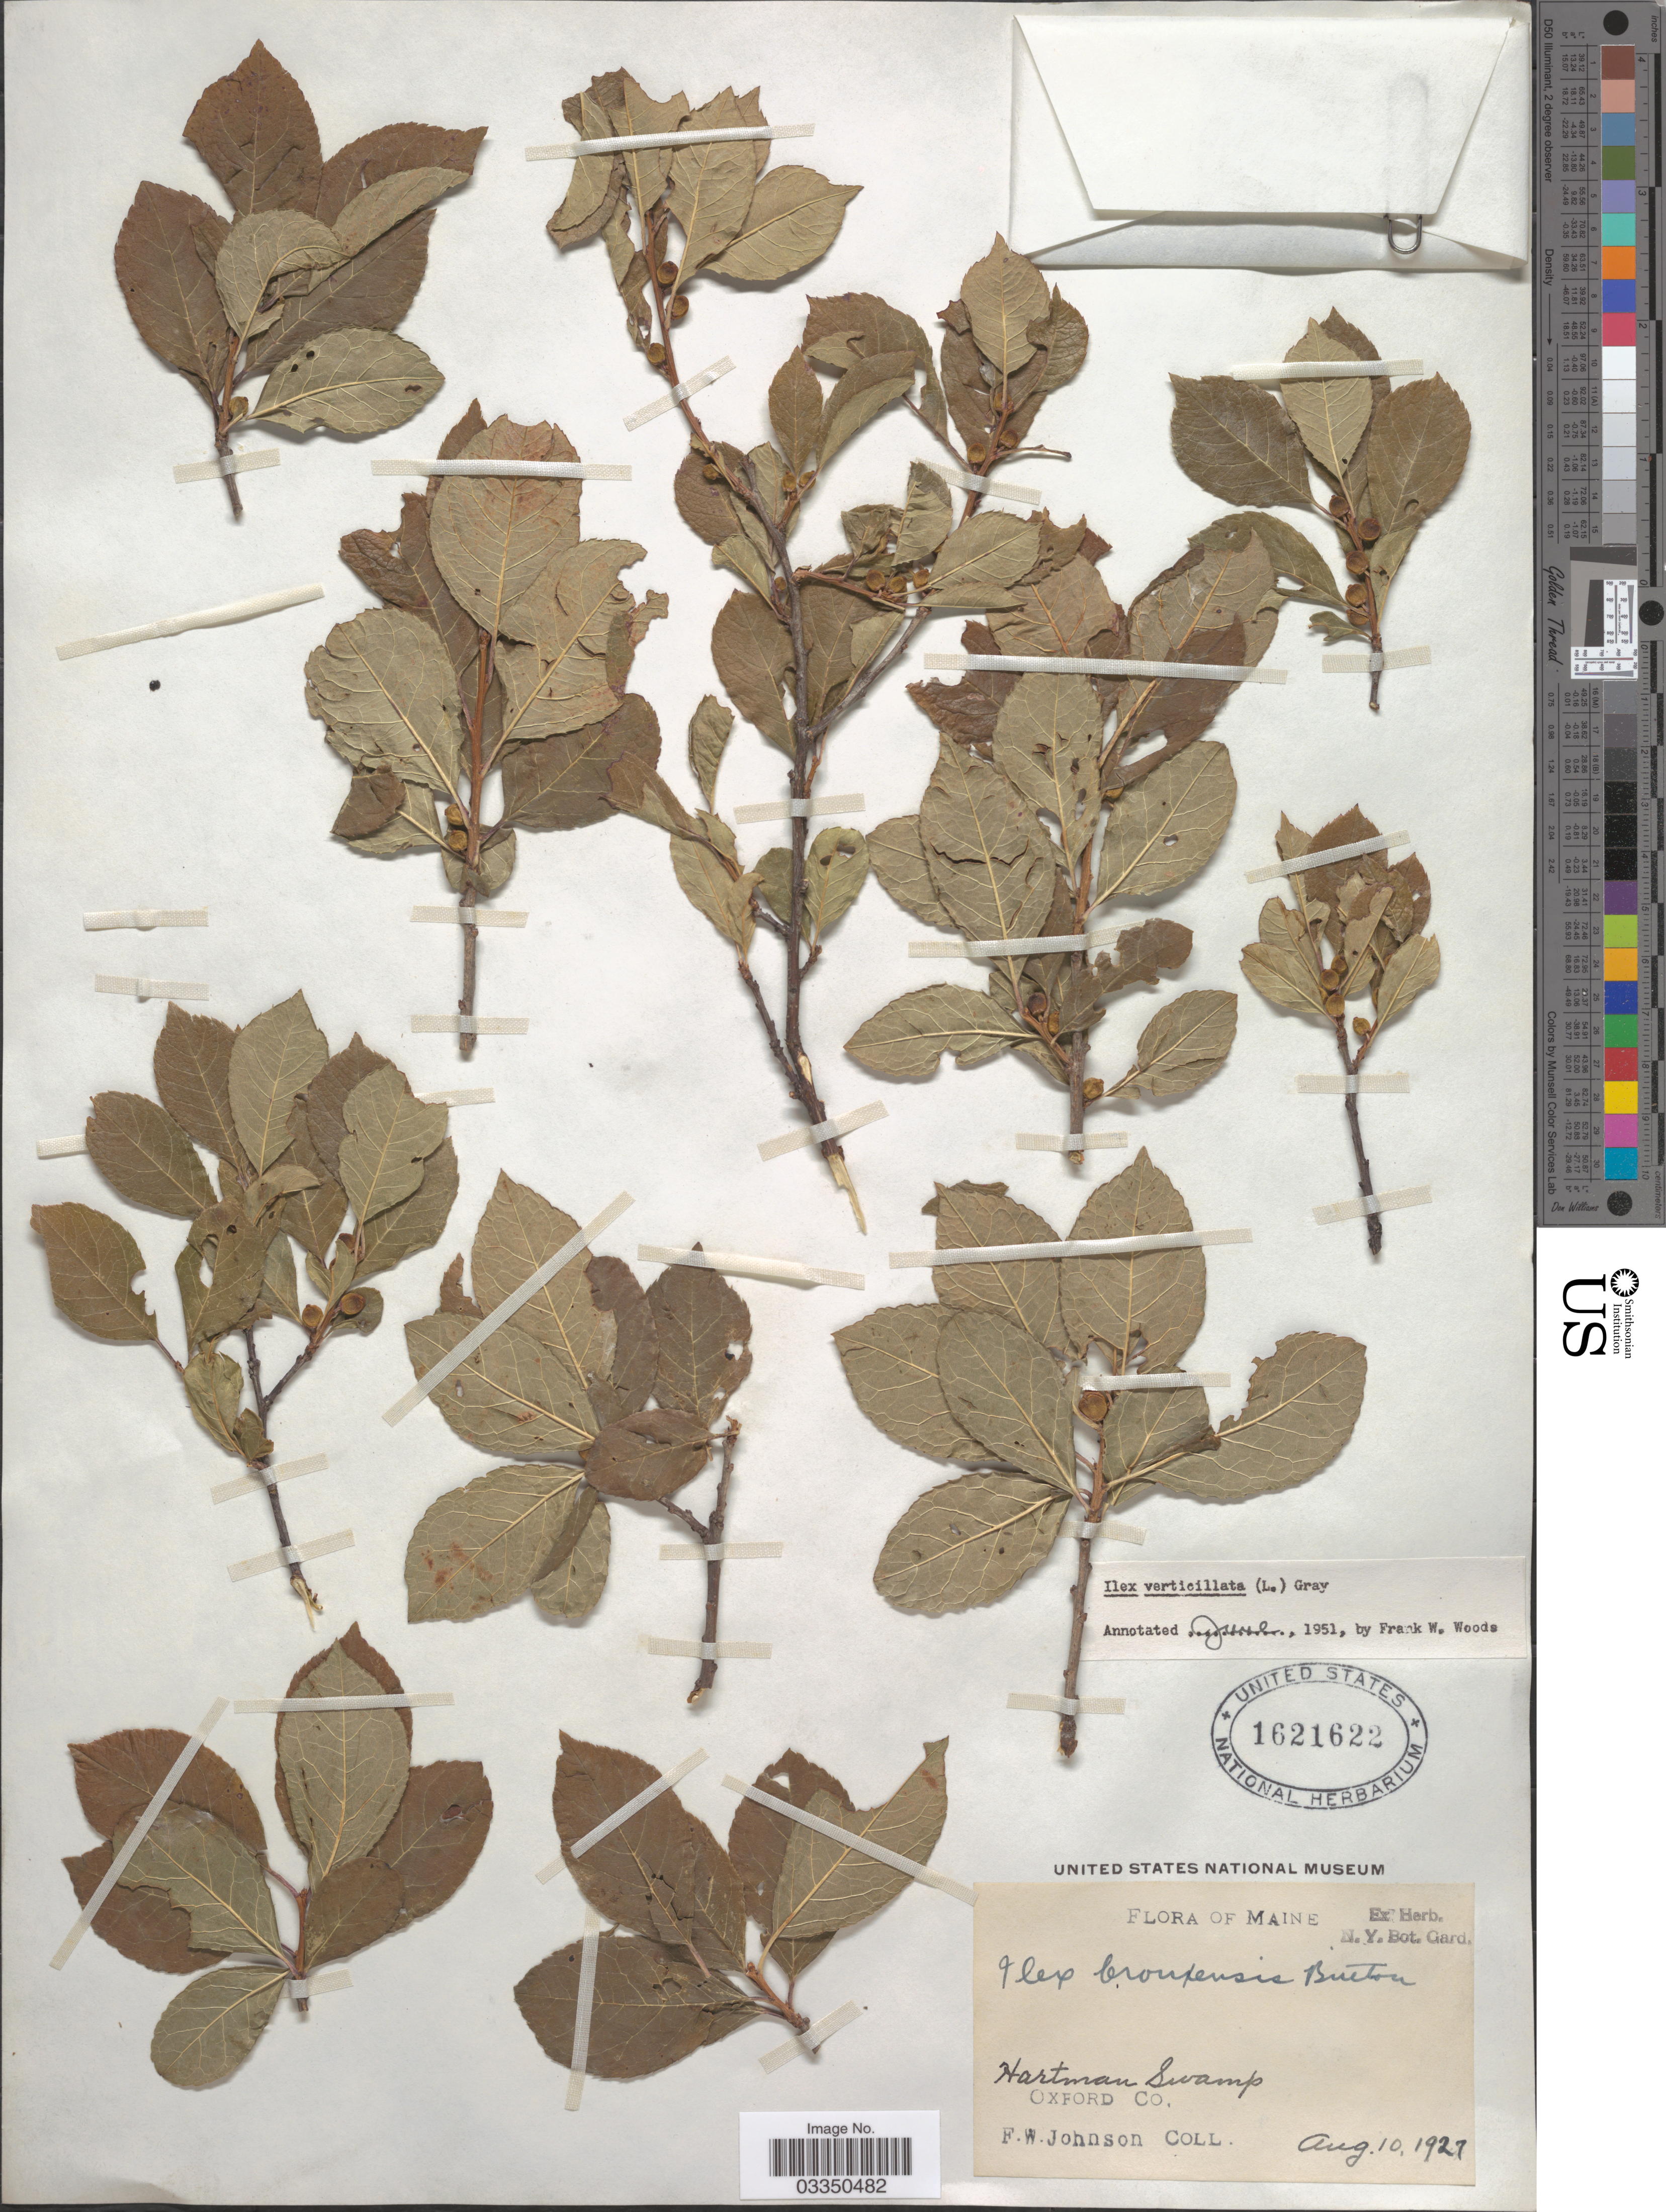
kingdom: Plantae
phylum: Tracheophyta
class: Magnoliopsida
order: Aquifoliales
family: Aquifoliaceae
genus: Ilex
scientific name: Ilex verticillata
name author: (L.) A. Gray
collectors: F. W. Johnson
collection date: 1927-08-10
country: United States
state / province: Maine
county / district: Oxford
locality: Hartman Swamp. Oxford Co.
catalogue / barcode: US 1621622